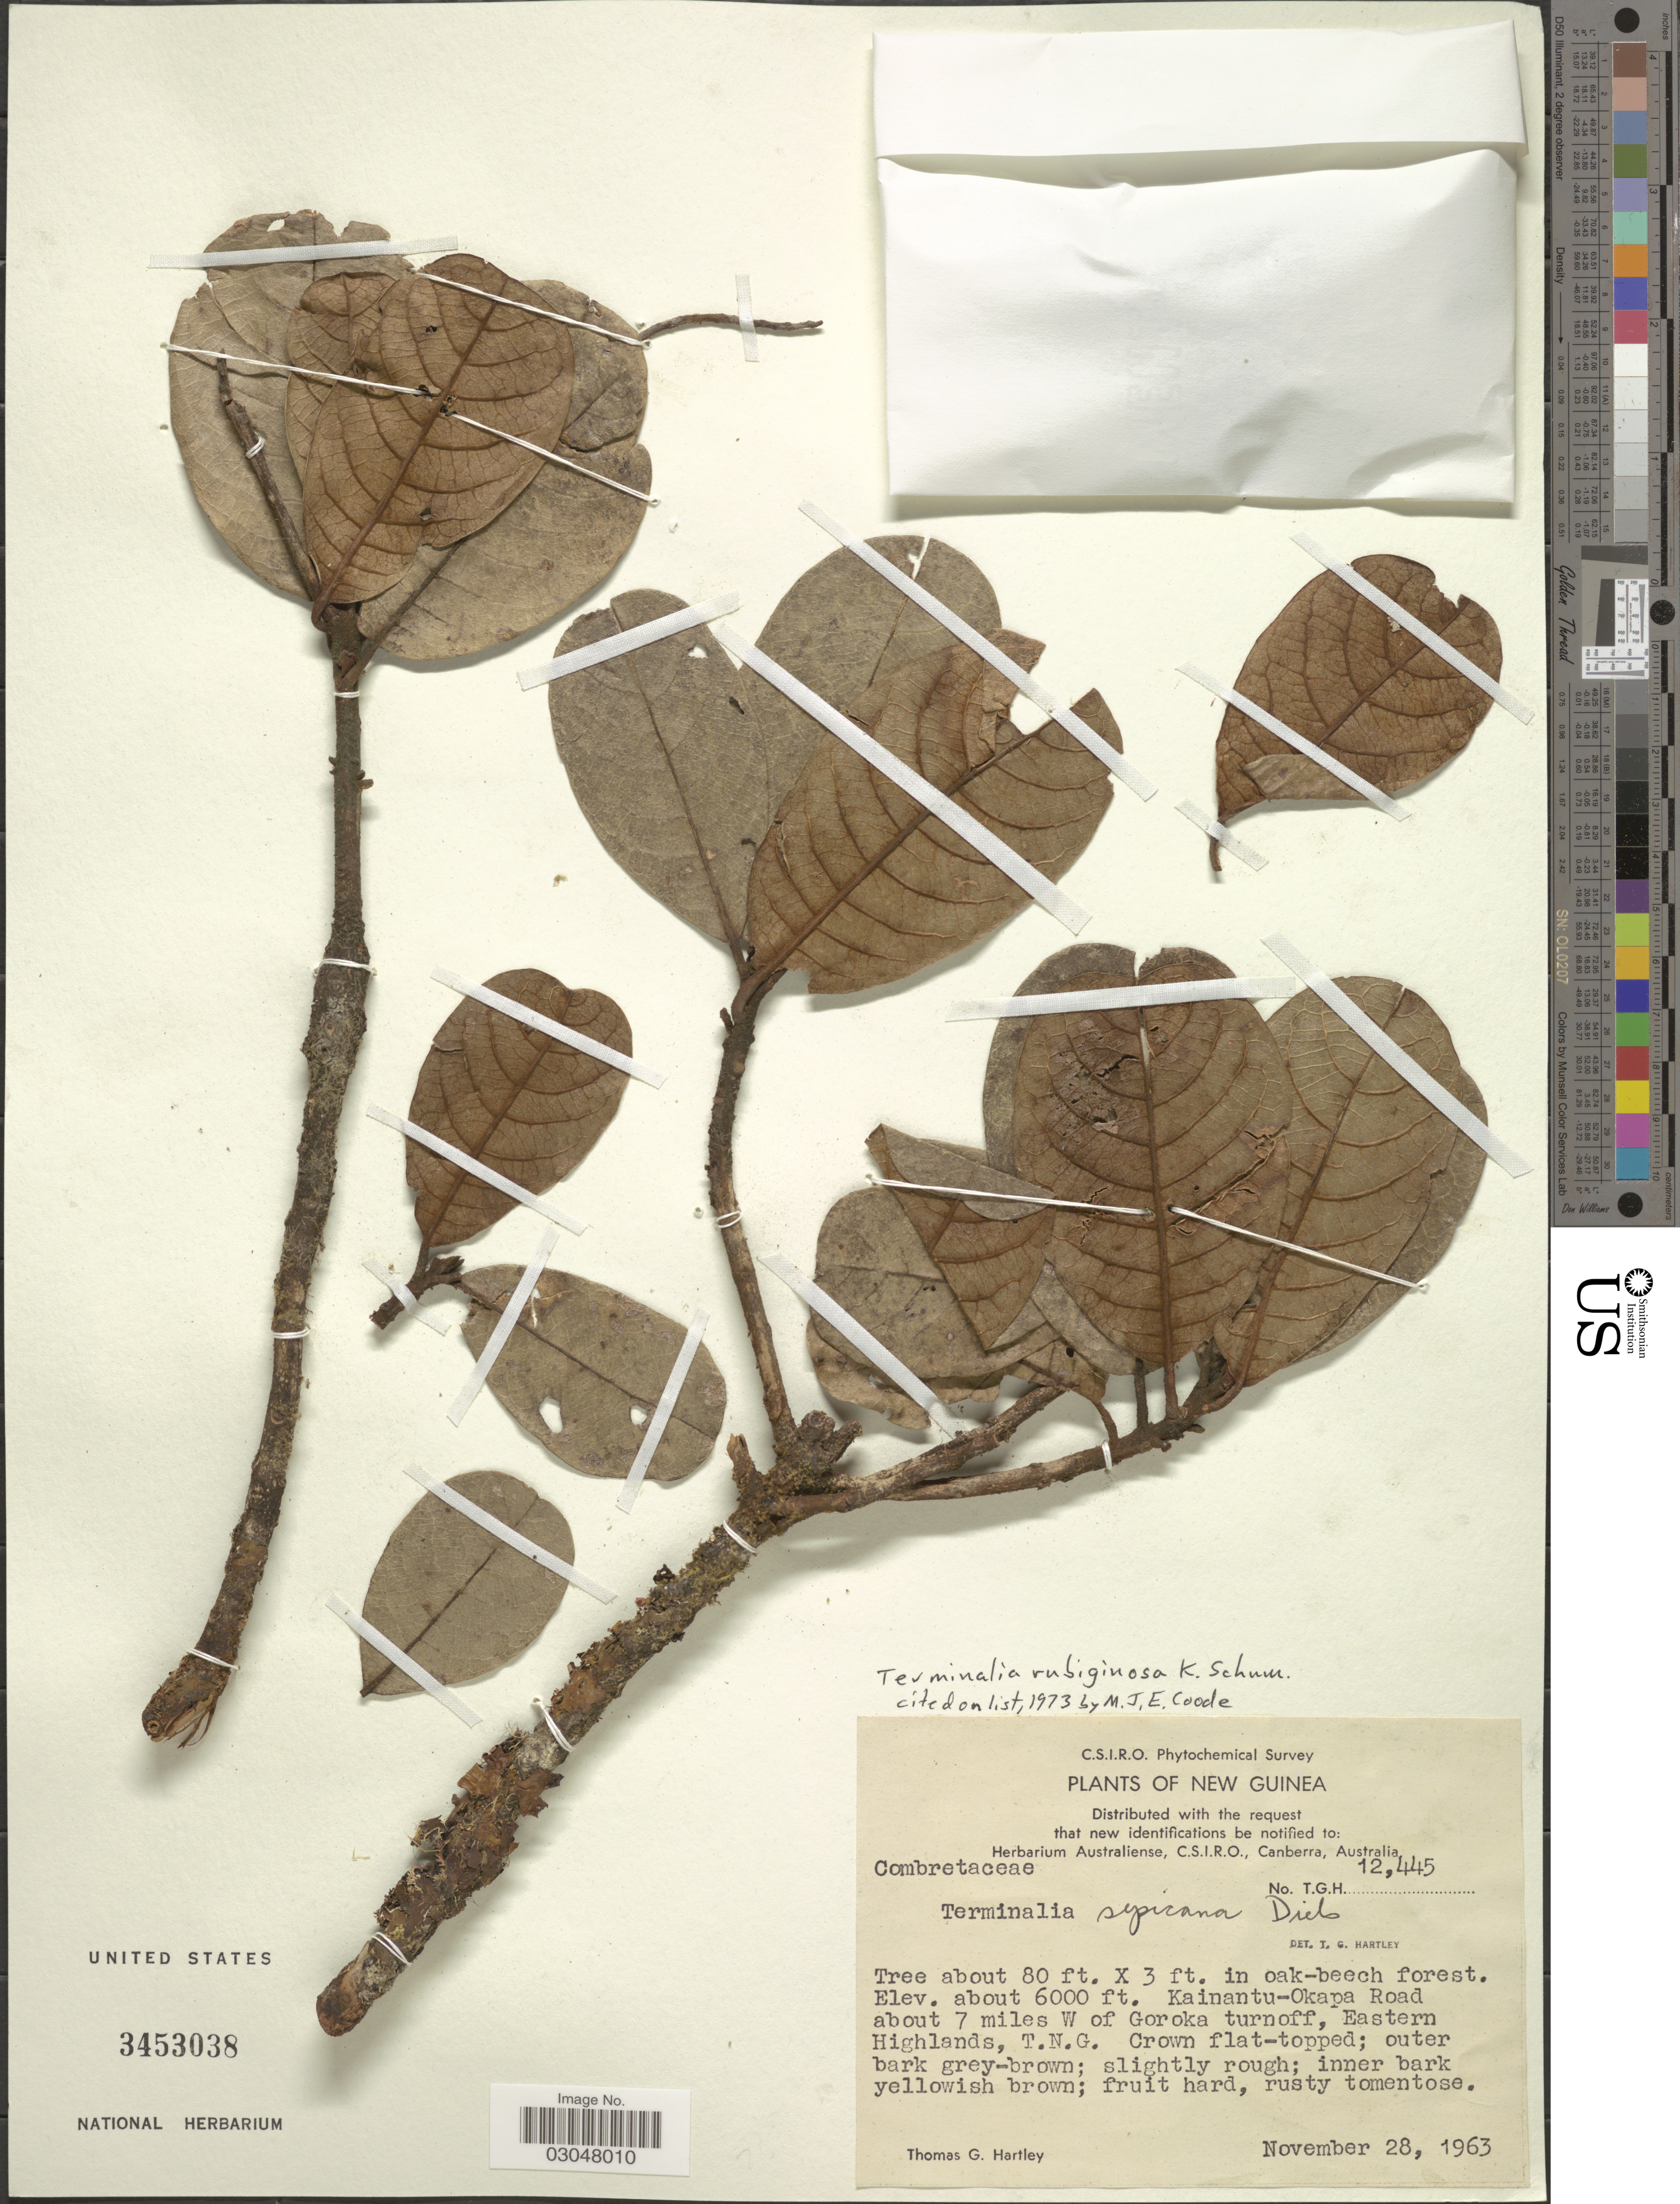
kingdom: Plantae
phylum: Tracheophyta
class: Magnoliopsida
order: Myrtales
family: Combretaceae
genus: Terminalia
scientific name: Terminalia rubiginosa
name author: K. Schum.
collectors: T. G. Hartley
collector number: T.G.H. 12445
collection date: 1963-11-28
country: Papua New Guinea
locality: New Guinea. Kainantu-Okapa Road about 7 miles W of Goroka turnoff, Eastern Highlands, T.N.G.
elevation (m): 1829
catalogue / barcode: US 3453038